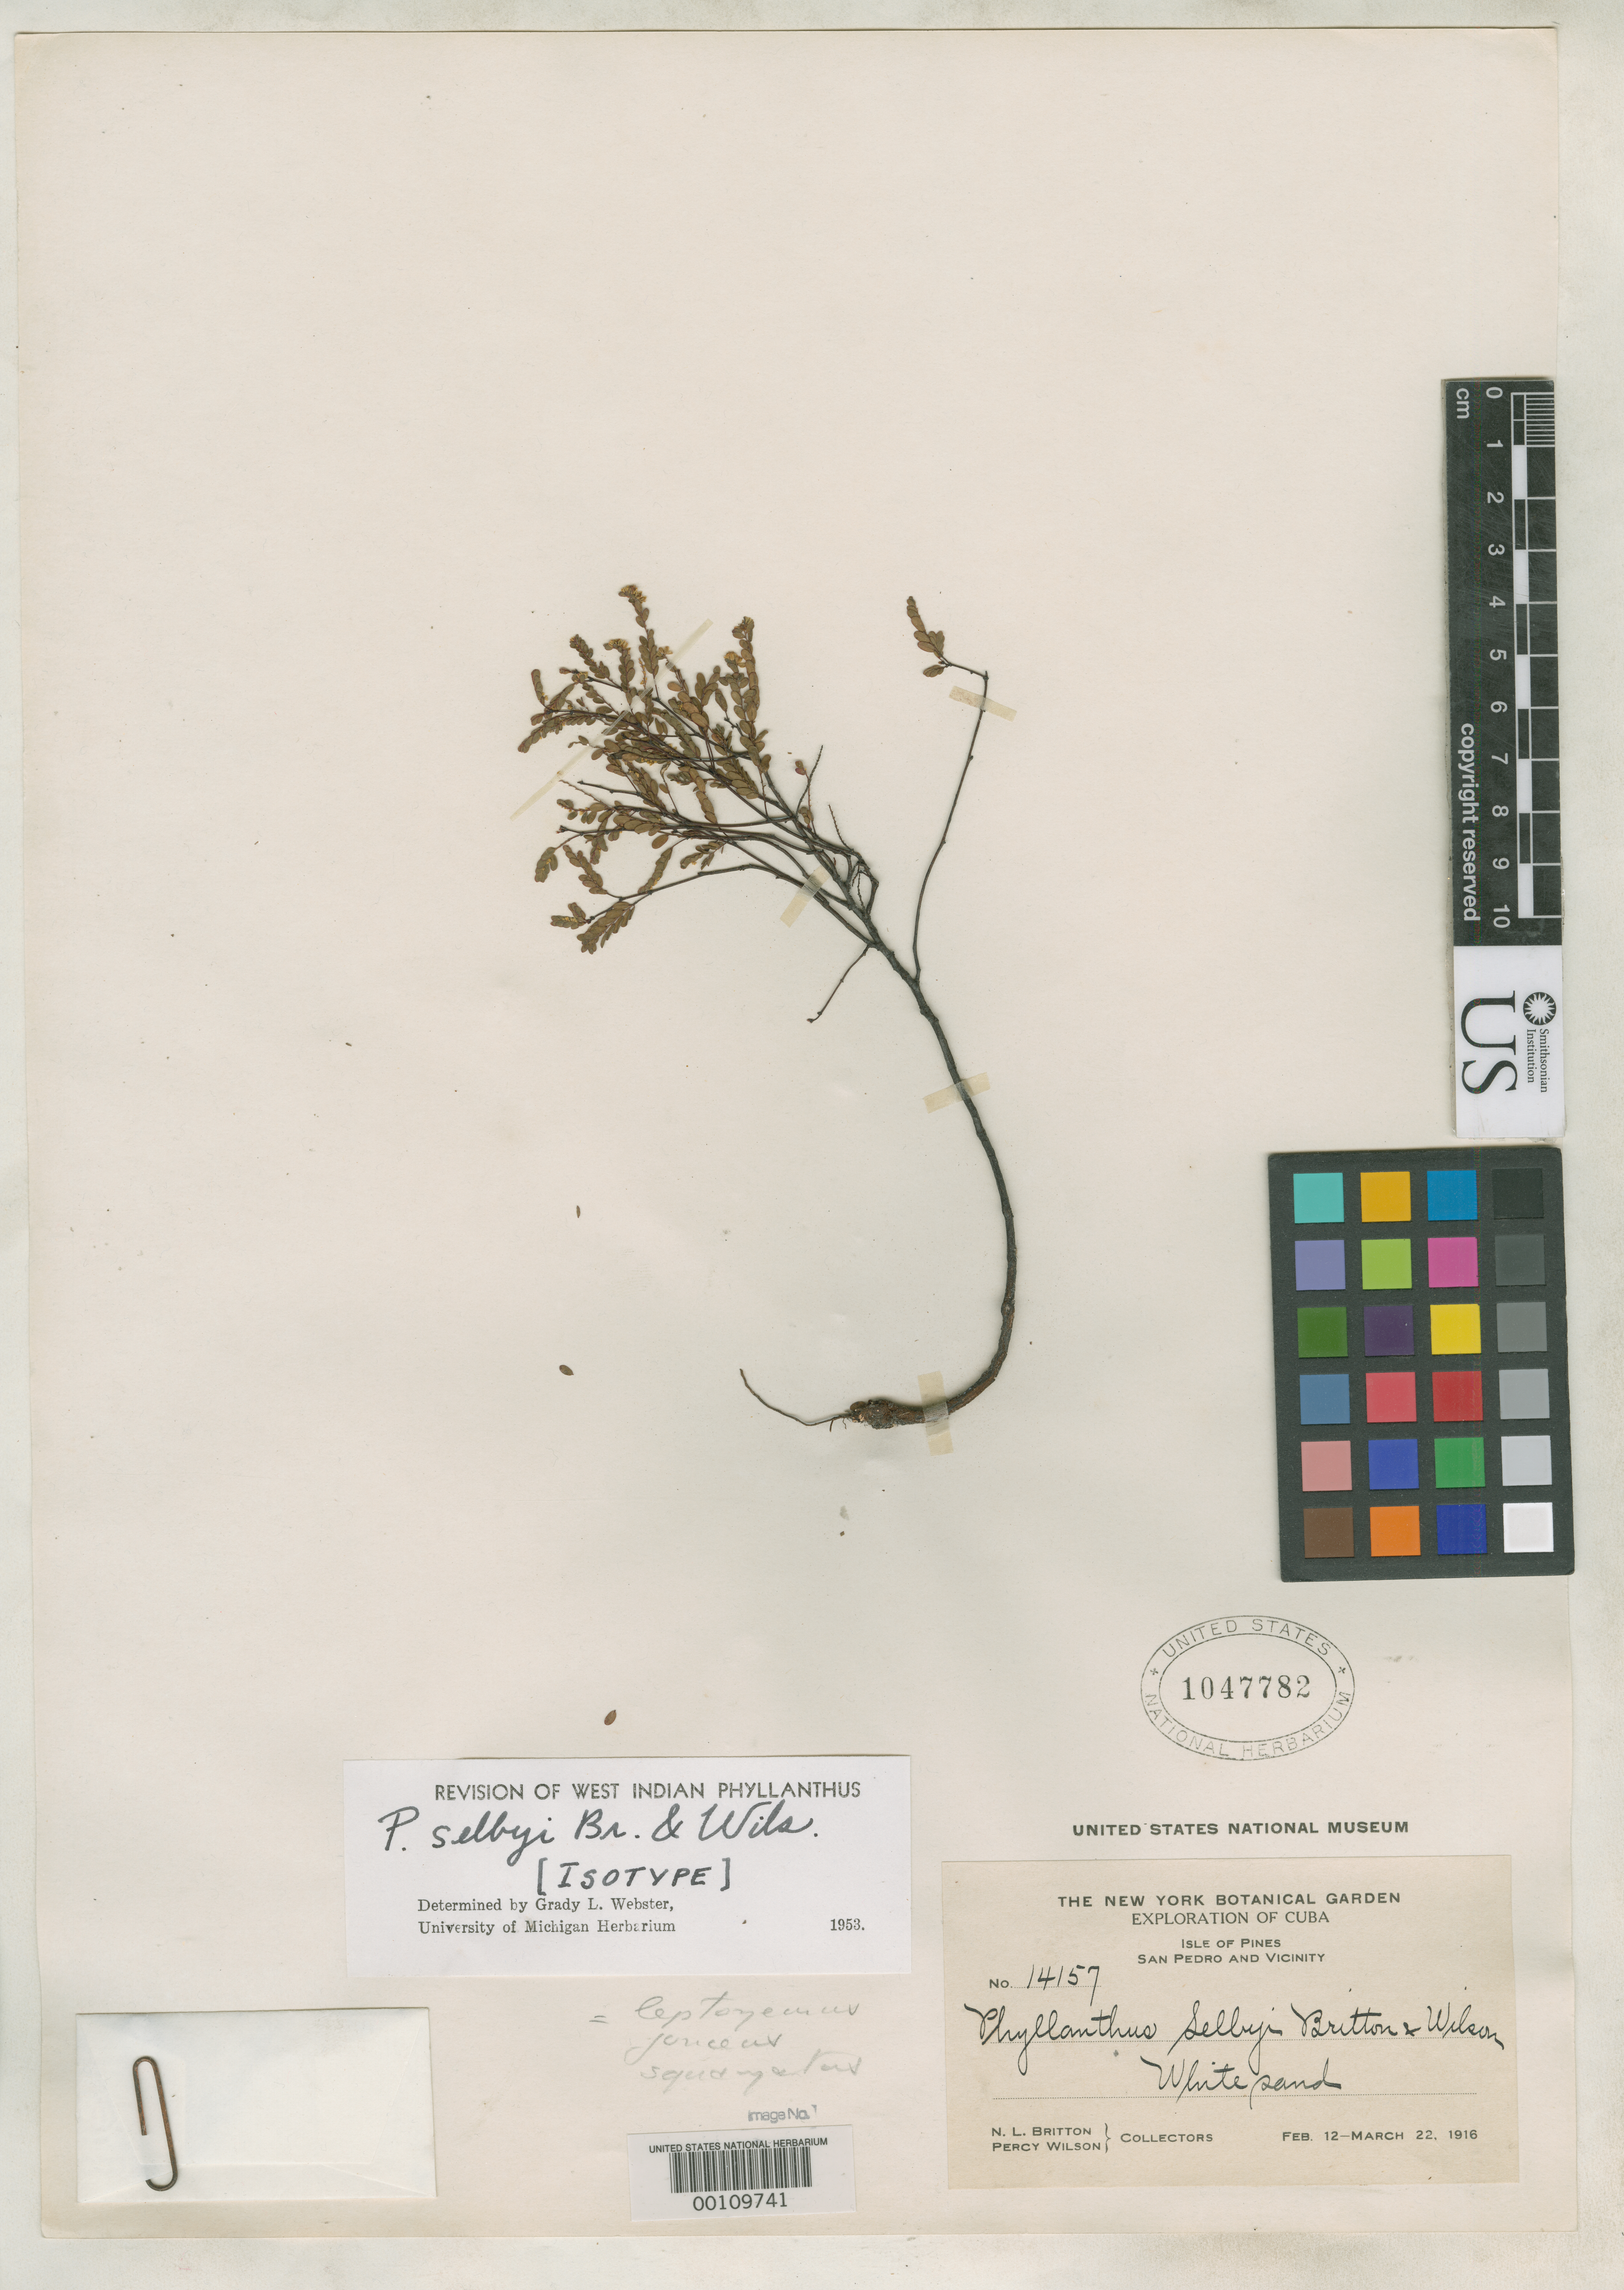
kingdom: Plantae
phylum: Tracheophyta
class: Magnoliopsida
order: Malpighiales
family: Phyllanthaceae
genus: Phyllanthus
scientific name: Phyllanthus selbyi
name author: Britton & P. Wilson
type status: Isotype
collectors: N. Britton & P. Wilson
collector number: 14157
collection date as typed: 22 Feb 1916 to 22 Mar 1916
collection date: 1916-02-22/1916-03-22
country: Cuba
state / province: Isla de La Juventud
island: Isla de La Juventud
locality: Vicinity of San Pedro.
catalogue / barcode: US 1047782